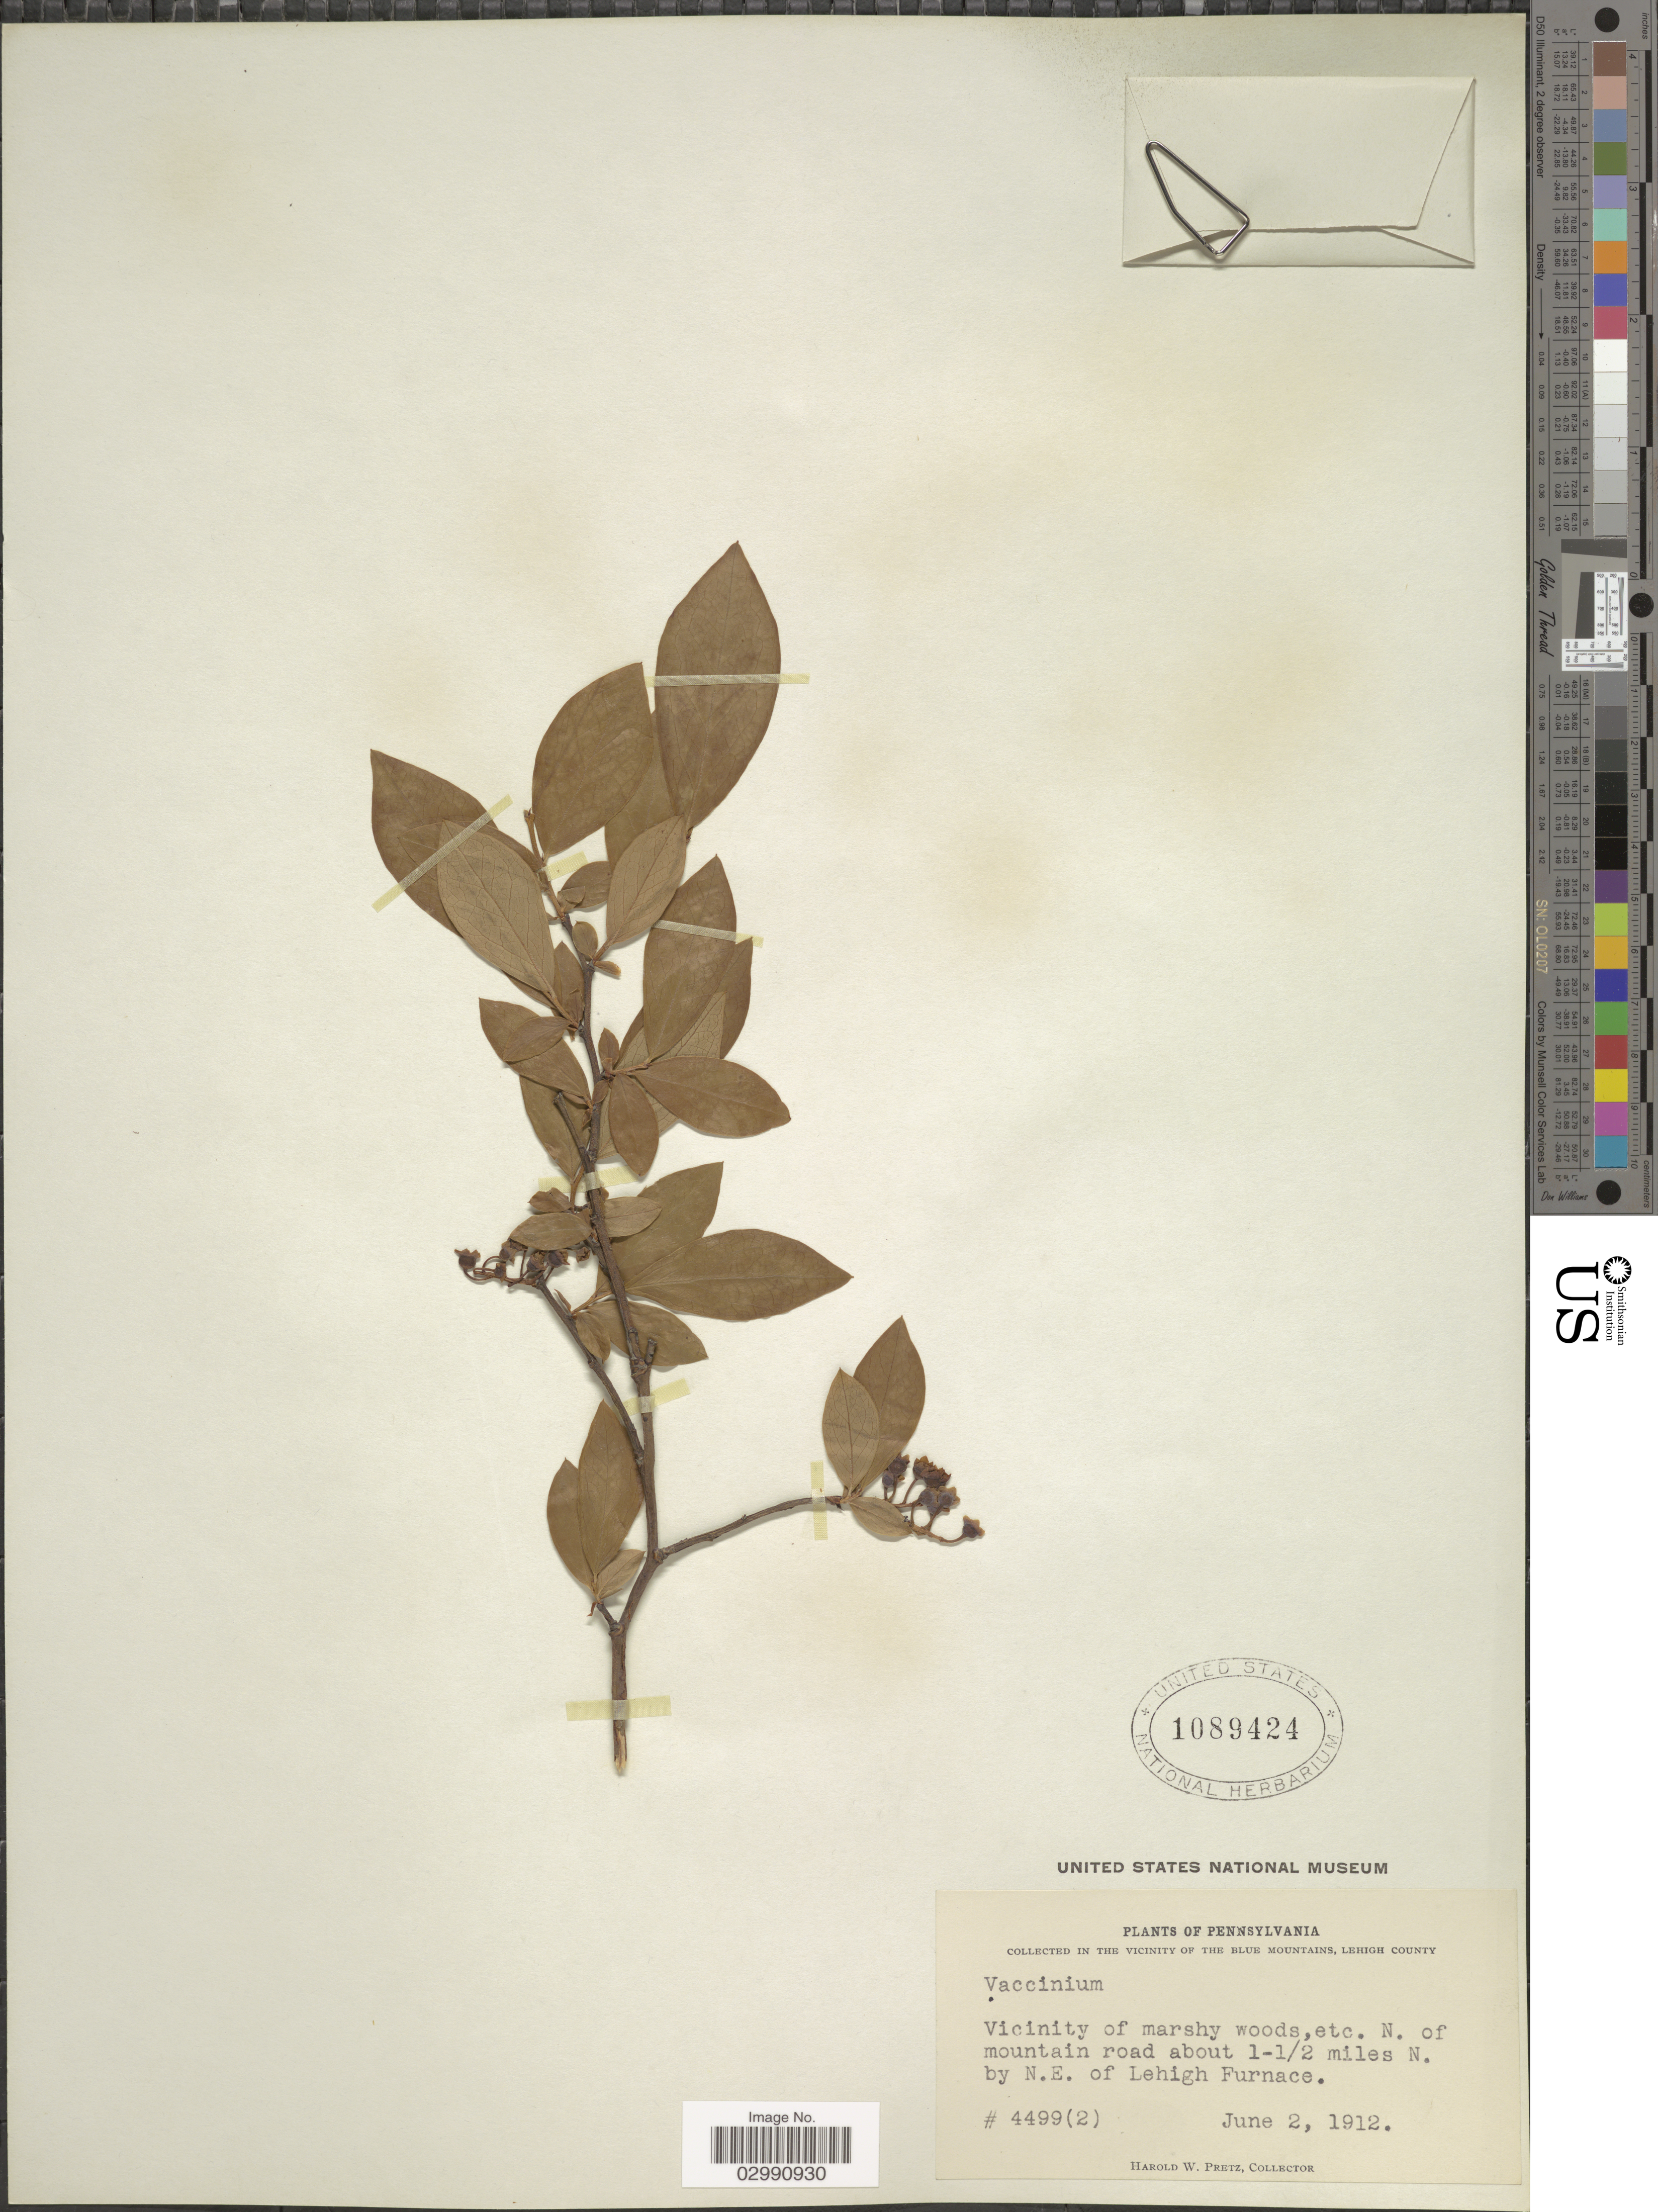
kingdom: Plantae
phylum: Tracheophyta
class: Magnoliopsida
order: Ericales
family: Ericaceae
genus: Vaccinium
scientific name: Vaccinium sp.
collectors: H. W. Pretz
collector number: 4499(2)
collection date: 1912-06-02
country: United States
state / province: Pennsylvania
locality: In the vicinity of the Blue Mountains, Lehigh County. Vicinity of marshy woods, etc. N. of mountain road about 1-½ miles N. by N.E. of Lehigh Furnace.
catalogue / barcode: US 1089424